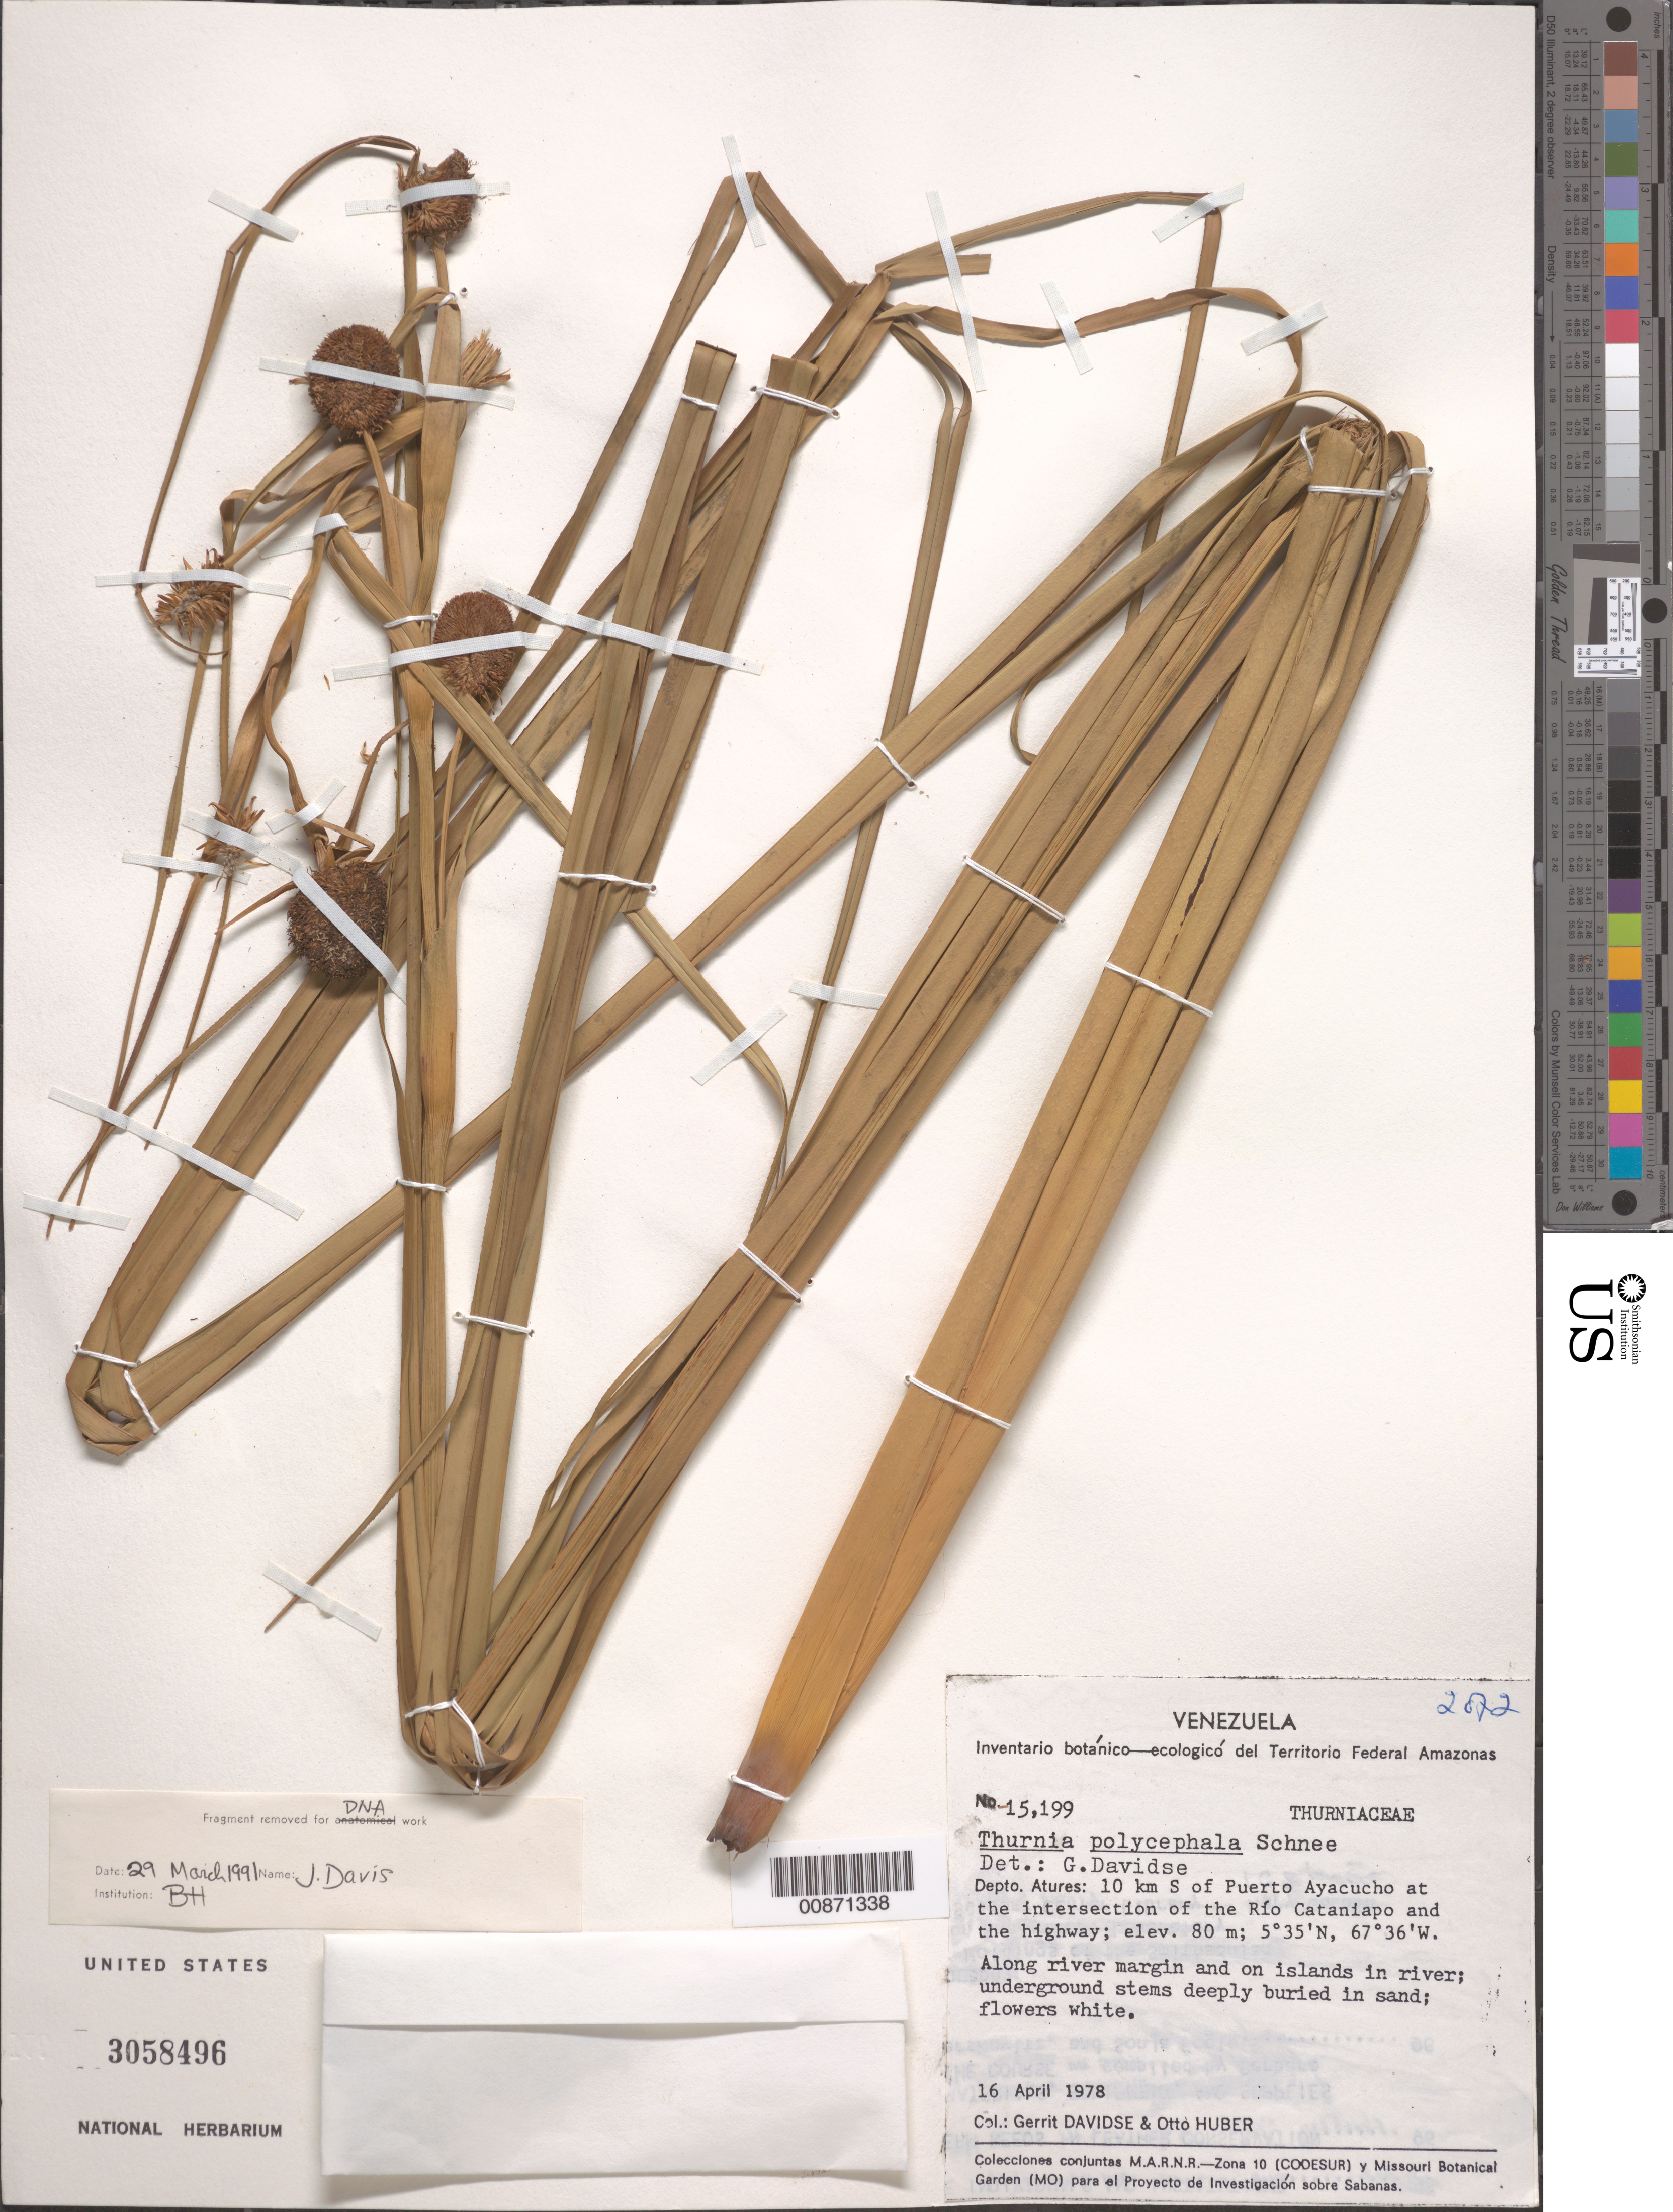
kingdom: Plantae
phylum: Tracheophyta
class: Liliopsida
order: Poales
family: Thurniaceae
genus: Thurnia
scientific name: Thurnia polycephala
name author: Schnee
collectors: G. Davidse & O. Huber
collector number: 15199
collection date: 1978-04-16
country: Venezuela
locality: Depto. Atures: 10 km S of Puerto Ayacucho at the intersection of the Río Cataniapo and the highway. Along river margin and on islands in river.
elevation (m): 80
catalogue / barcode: US 3058496